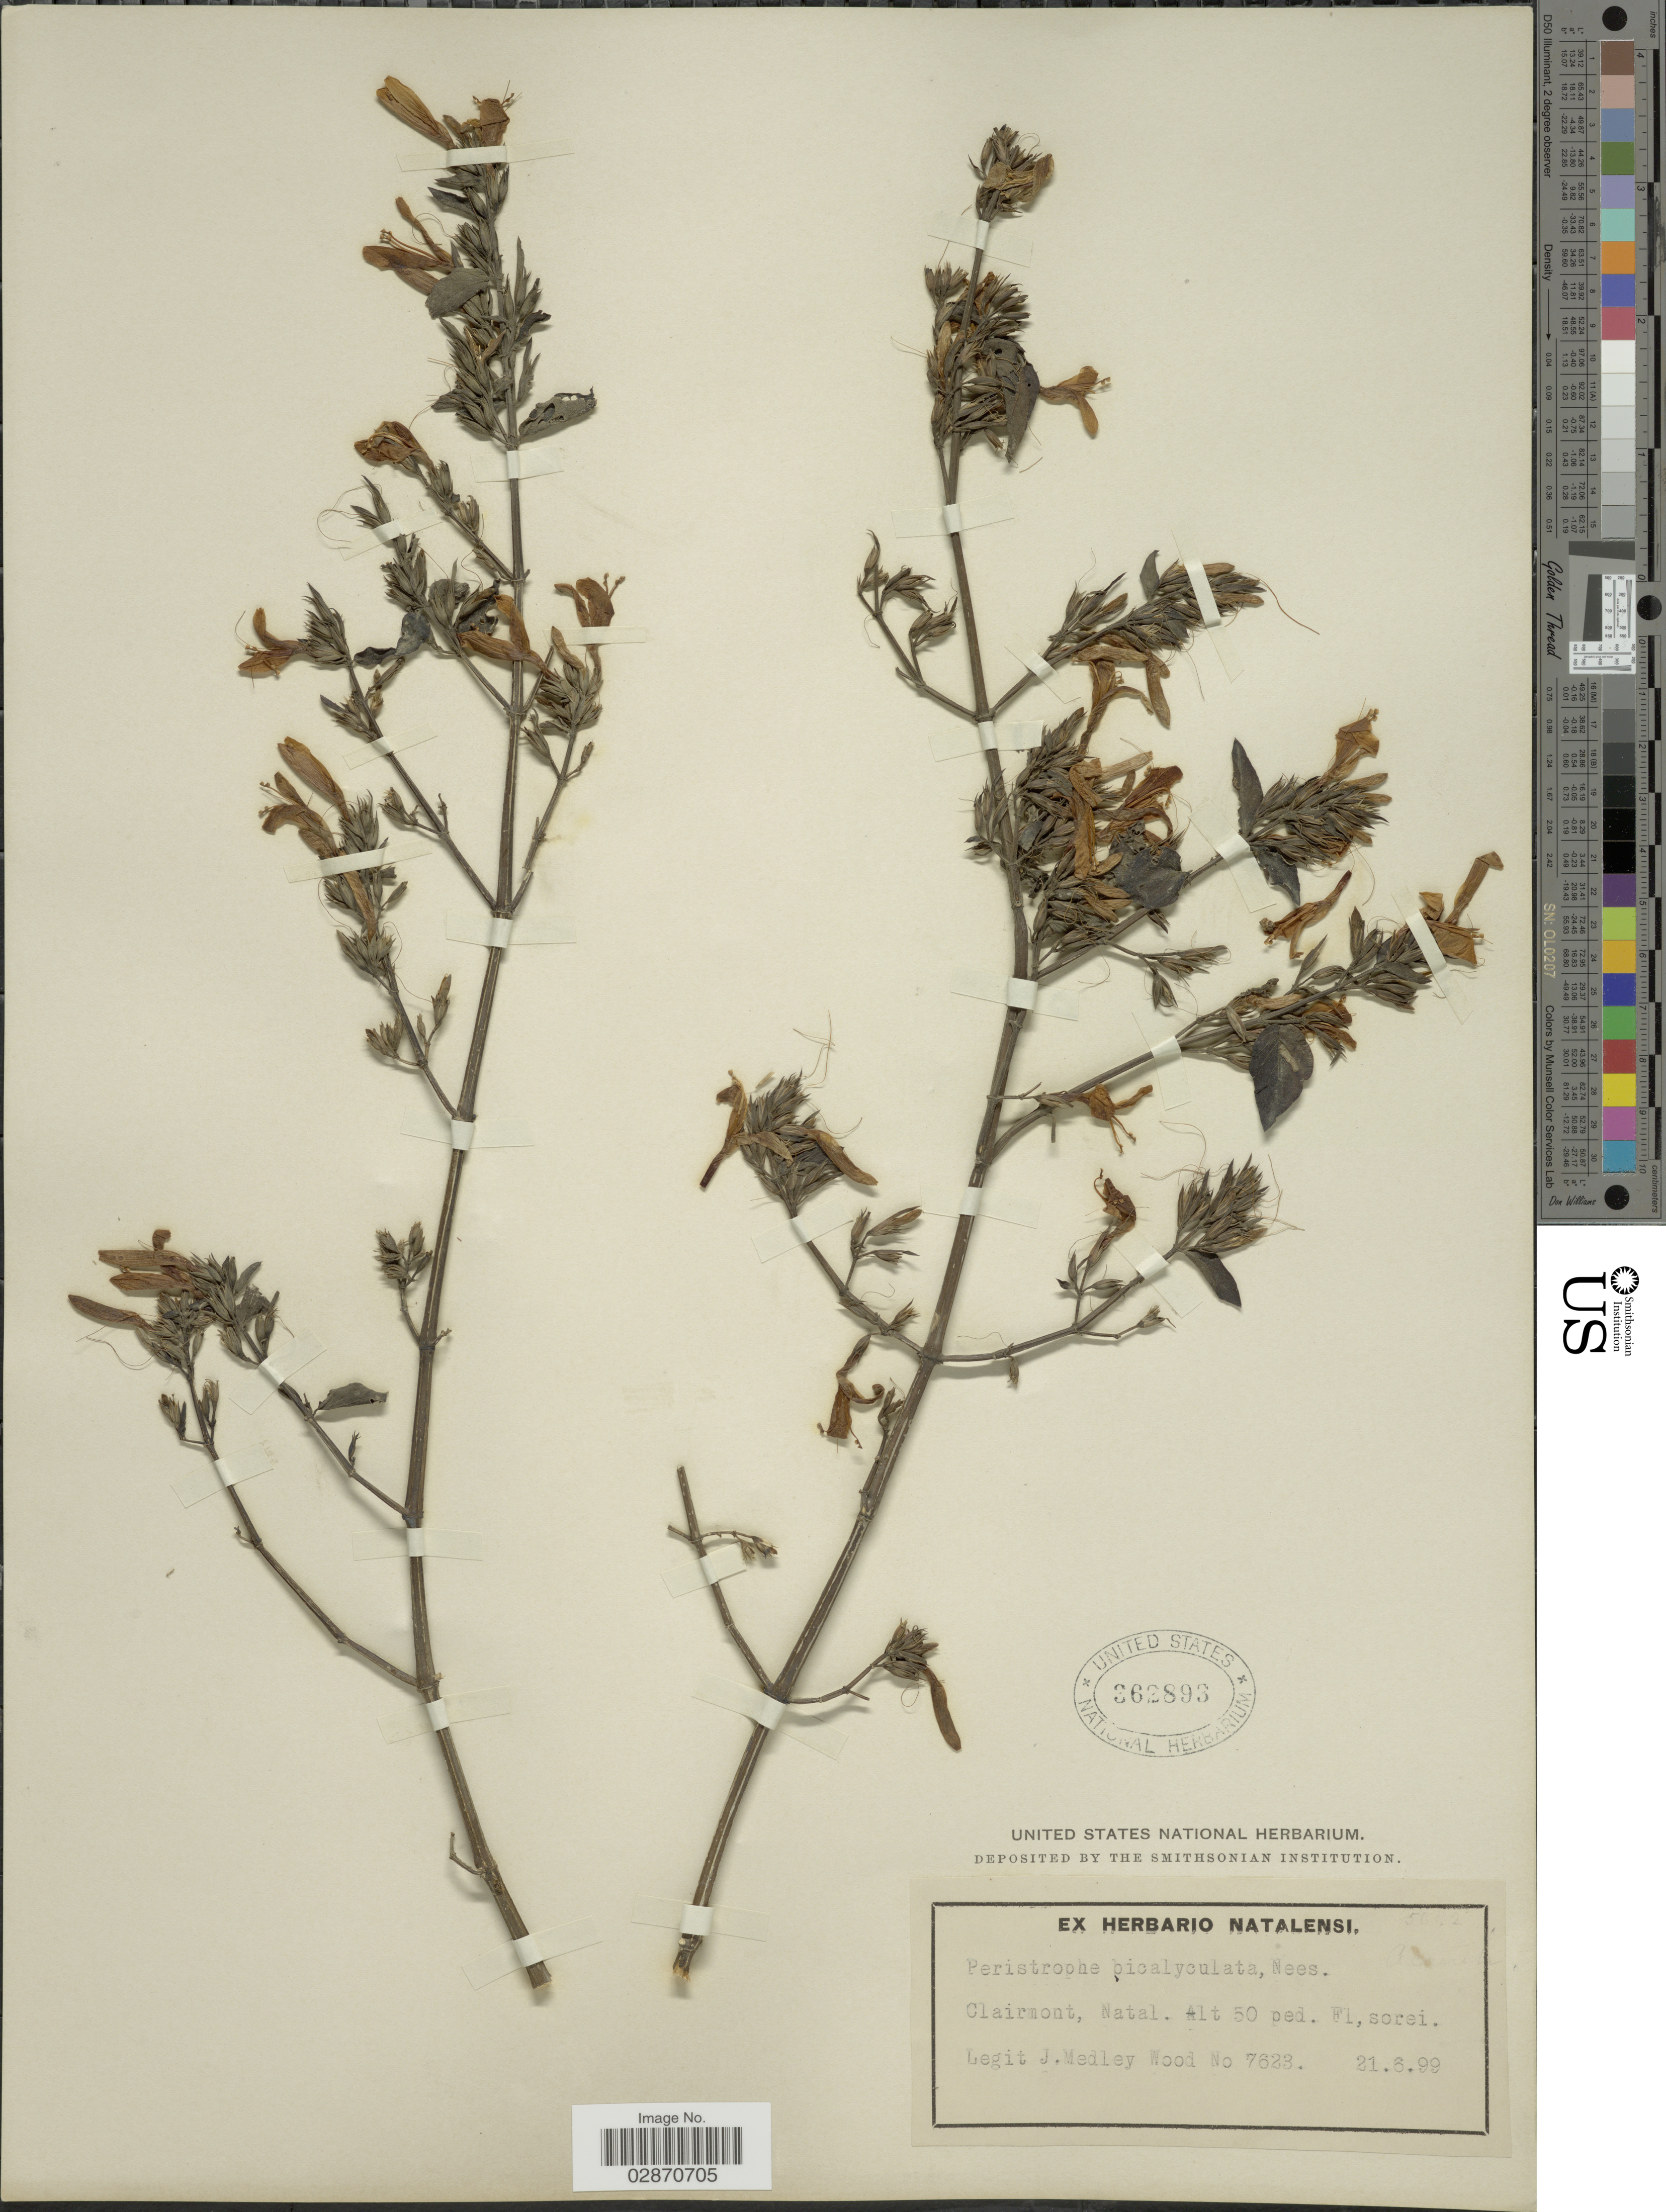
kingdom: Plantae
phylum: Tracheophyta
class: Magnoliopsida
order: Lamiales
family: Acanthaceae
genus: Peristrophe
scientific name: Peristrophe paniculata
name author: (Forssk.) Brummitt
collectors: J. Medley Wood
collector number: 7623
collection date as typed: Transcribed d/m/y: 21/6/99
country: South Africa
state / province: KwaZulu-Natal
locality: Clairmont, Natal.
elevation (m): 15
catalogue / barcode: US 362893